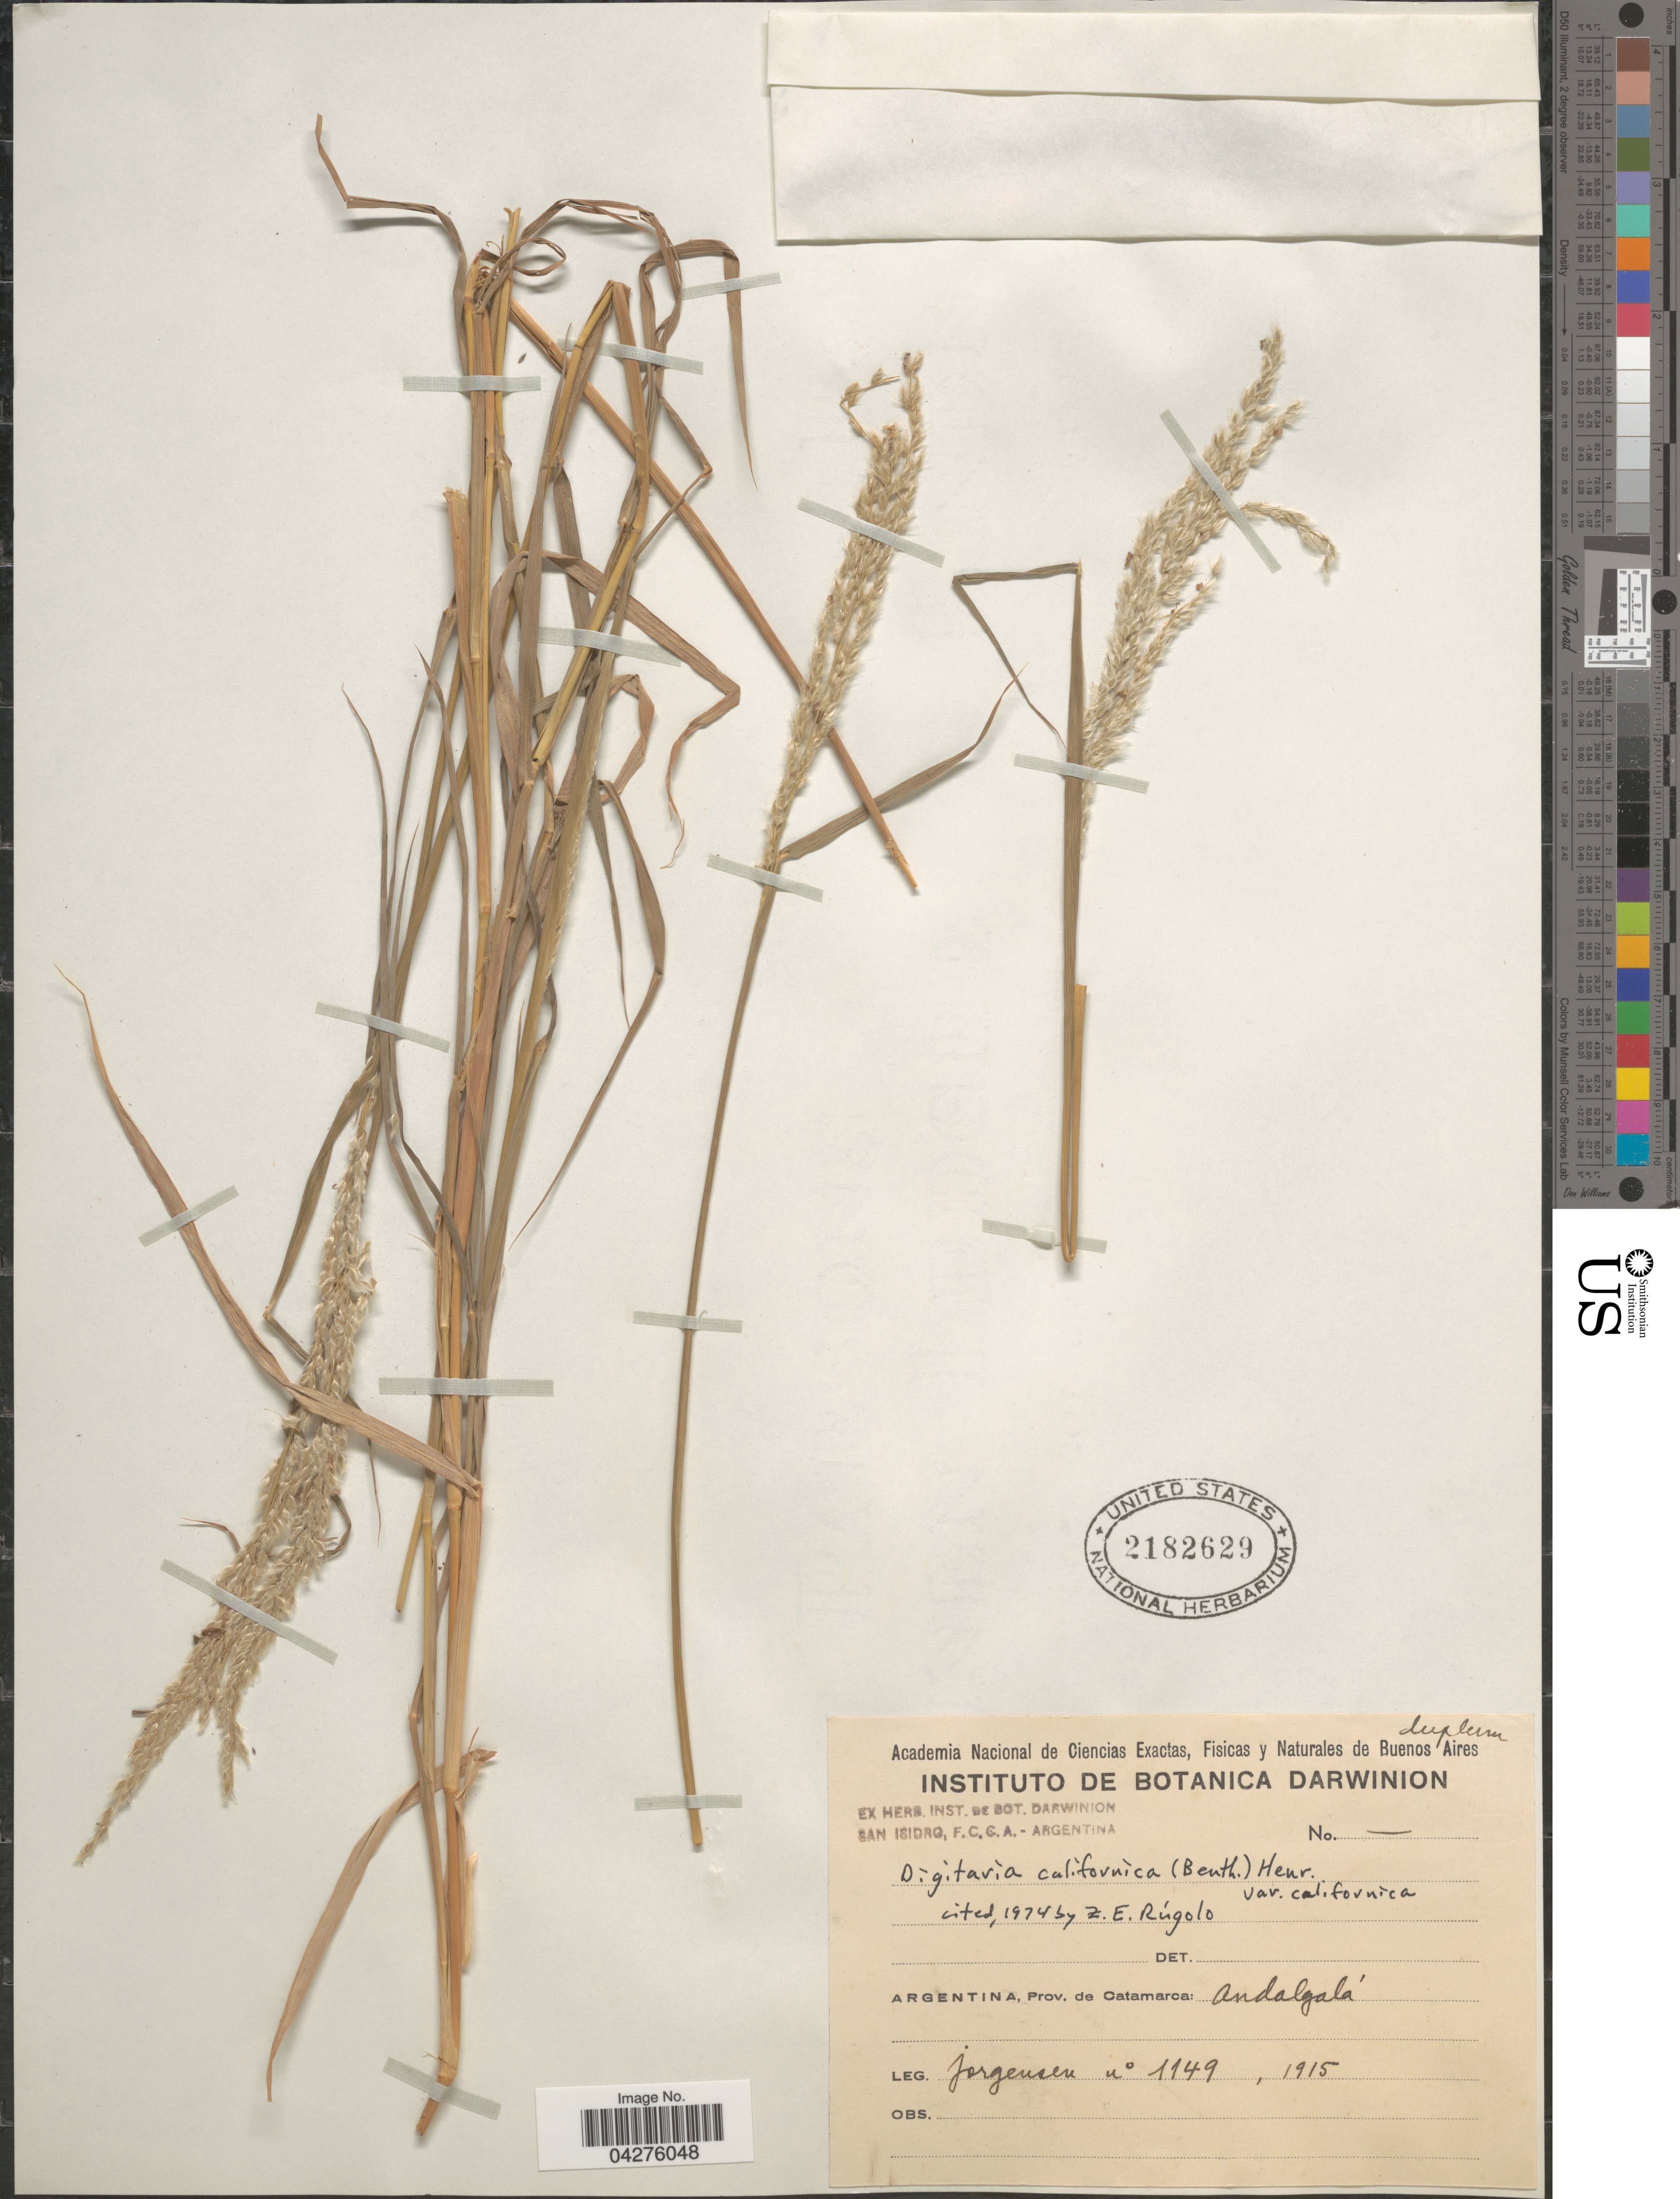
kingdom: Plantae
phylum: Tracheophyta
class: Liliopsida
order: Poales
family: Poaceae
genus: Digitaria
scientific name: Digitaria californica var. californica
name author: (Benth.) Henr.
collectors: Jorgensen, --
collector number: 1149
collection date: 1915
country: Argentina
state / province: Catamarca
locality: Andalgalá.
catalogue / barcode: US 2182629